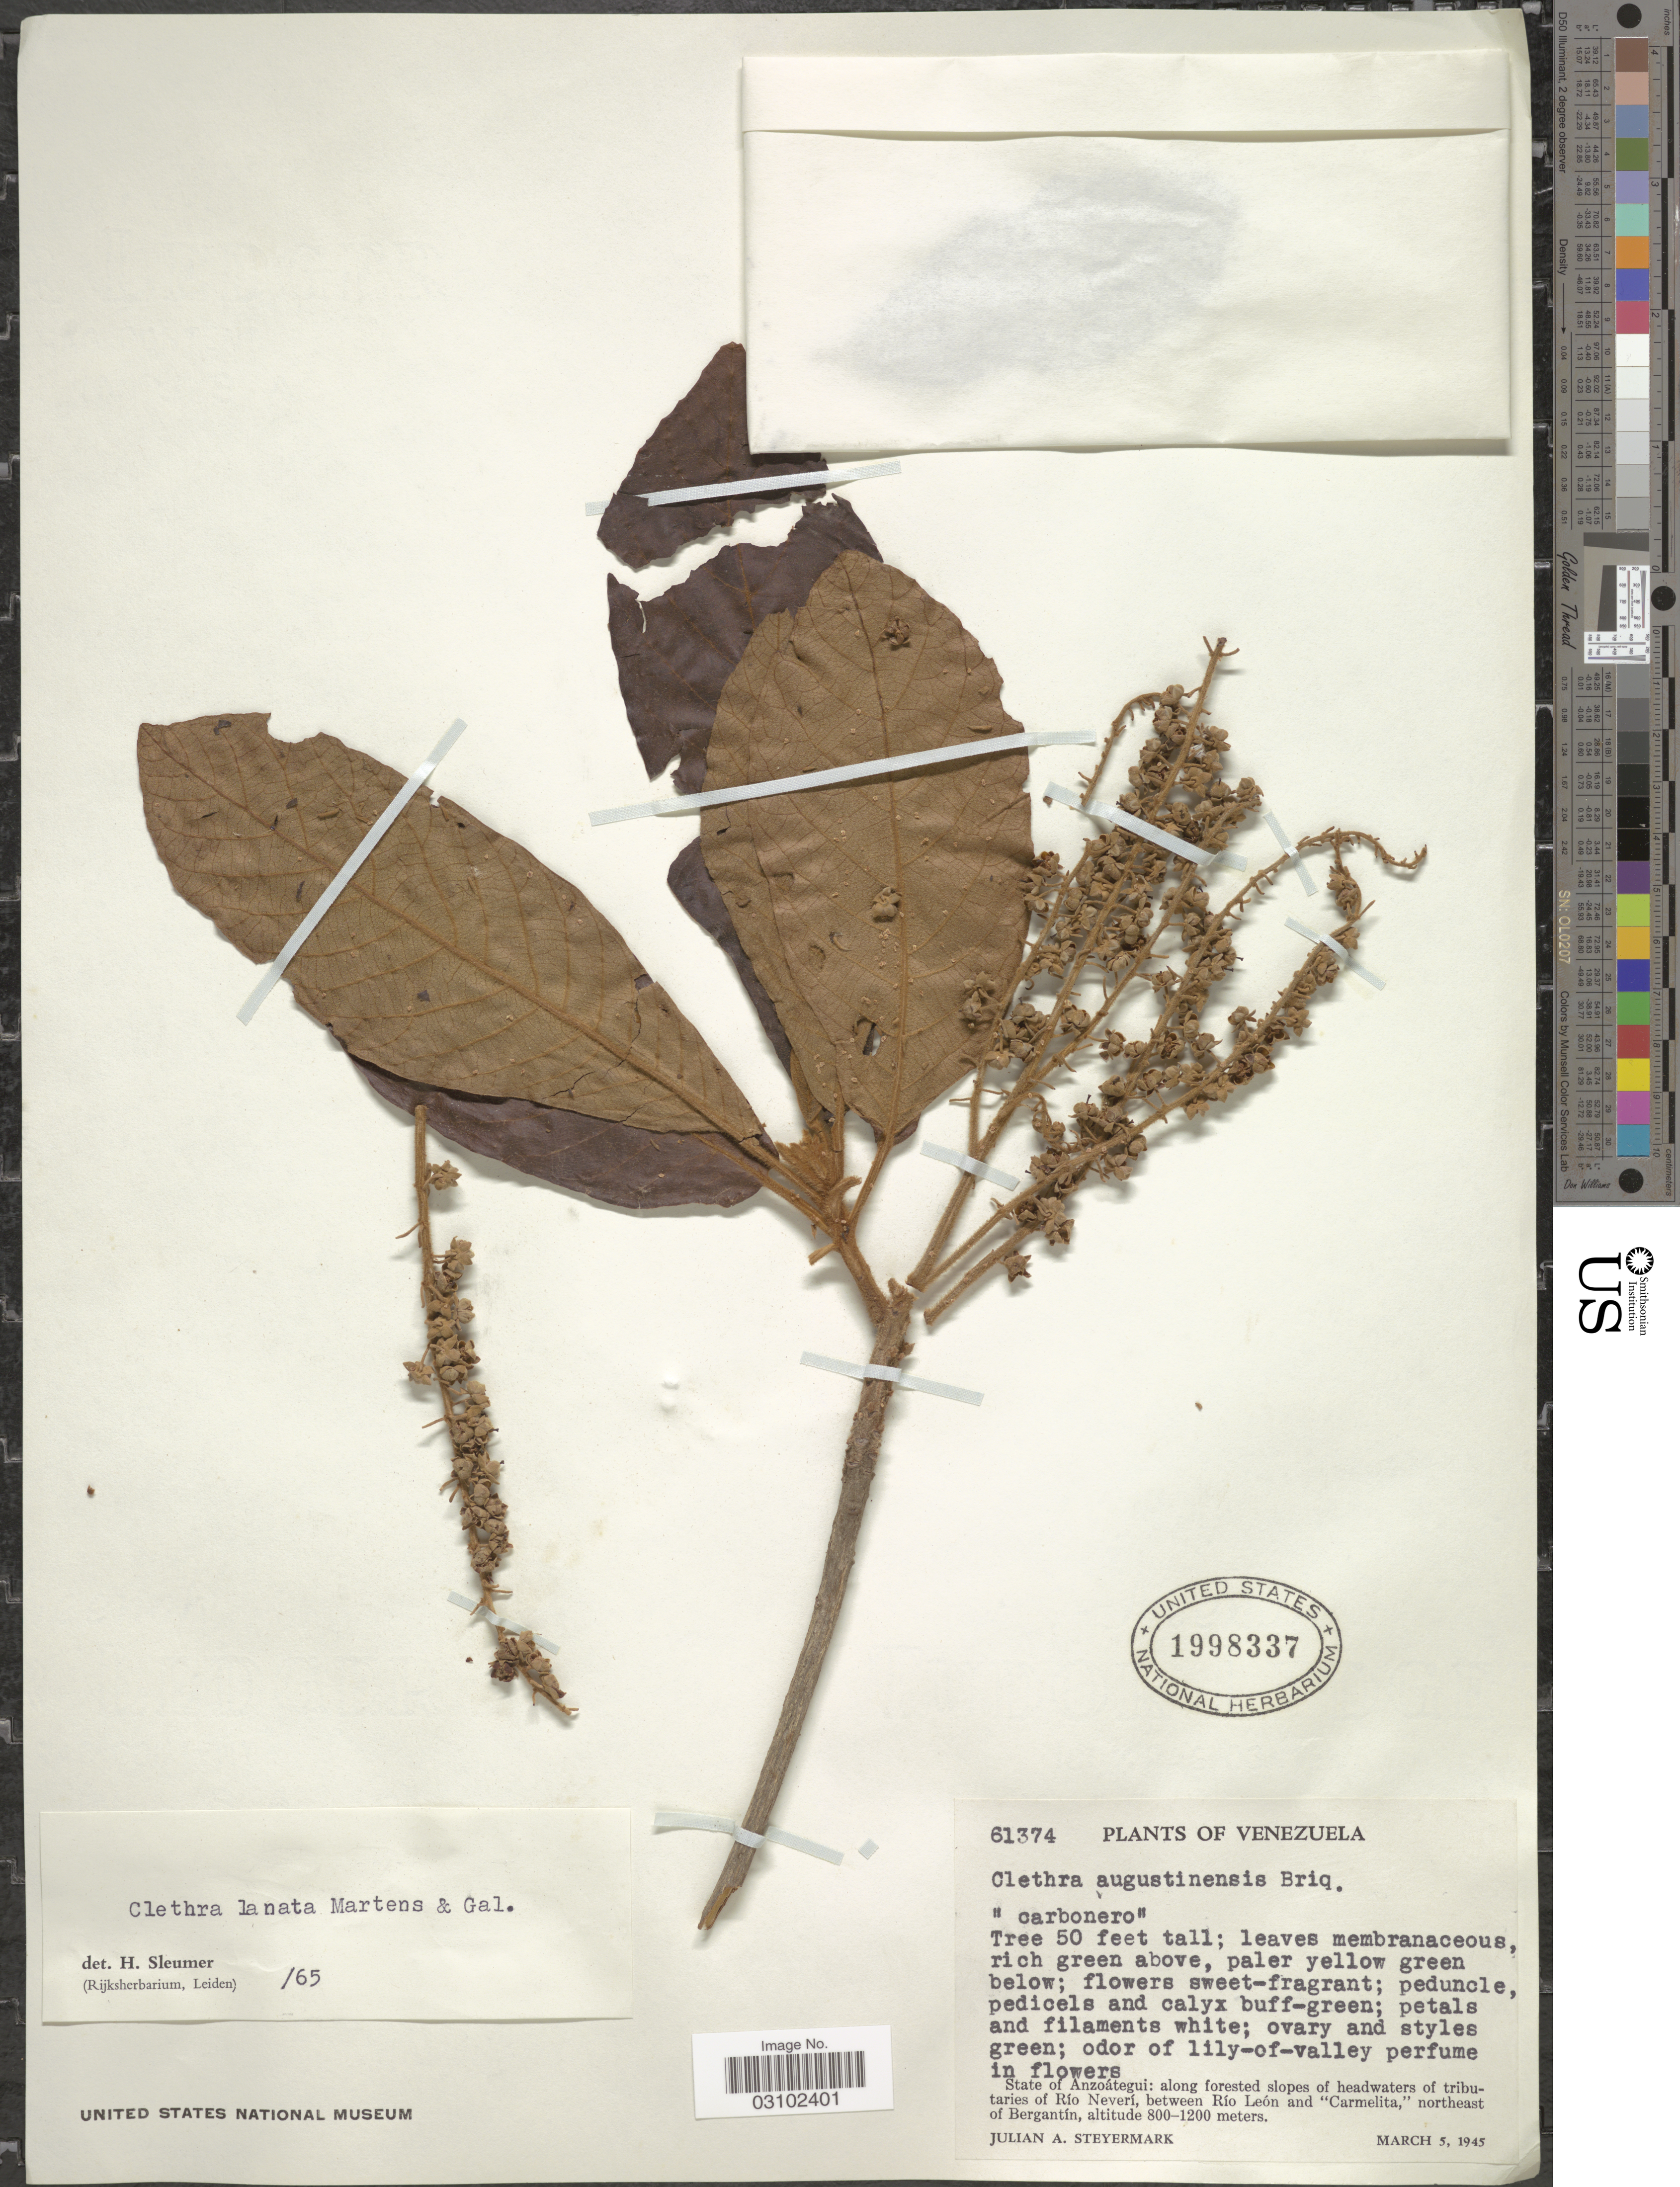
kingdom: Plantae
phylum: Tracheophyta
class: Magnoliopsida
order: Ericales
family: Clethraceae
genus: Clethra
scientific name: Clethra lanata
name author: M. Martens & Galeotti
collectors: J. Steyermark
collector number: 61374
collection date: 1945-03-05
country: Venezuela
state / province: Anzoategui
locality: Along forested slopes of headwaters of tributaries of Río Neverí, between Río León and "Carmelita", northeast of Bergantín.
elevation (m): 800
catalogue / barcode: US 1998337